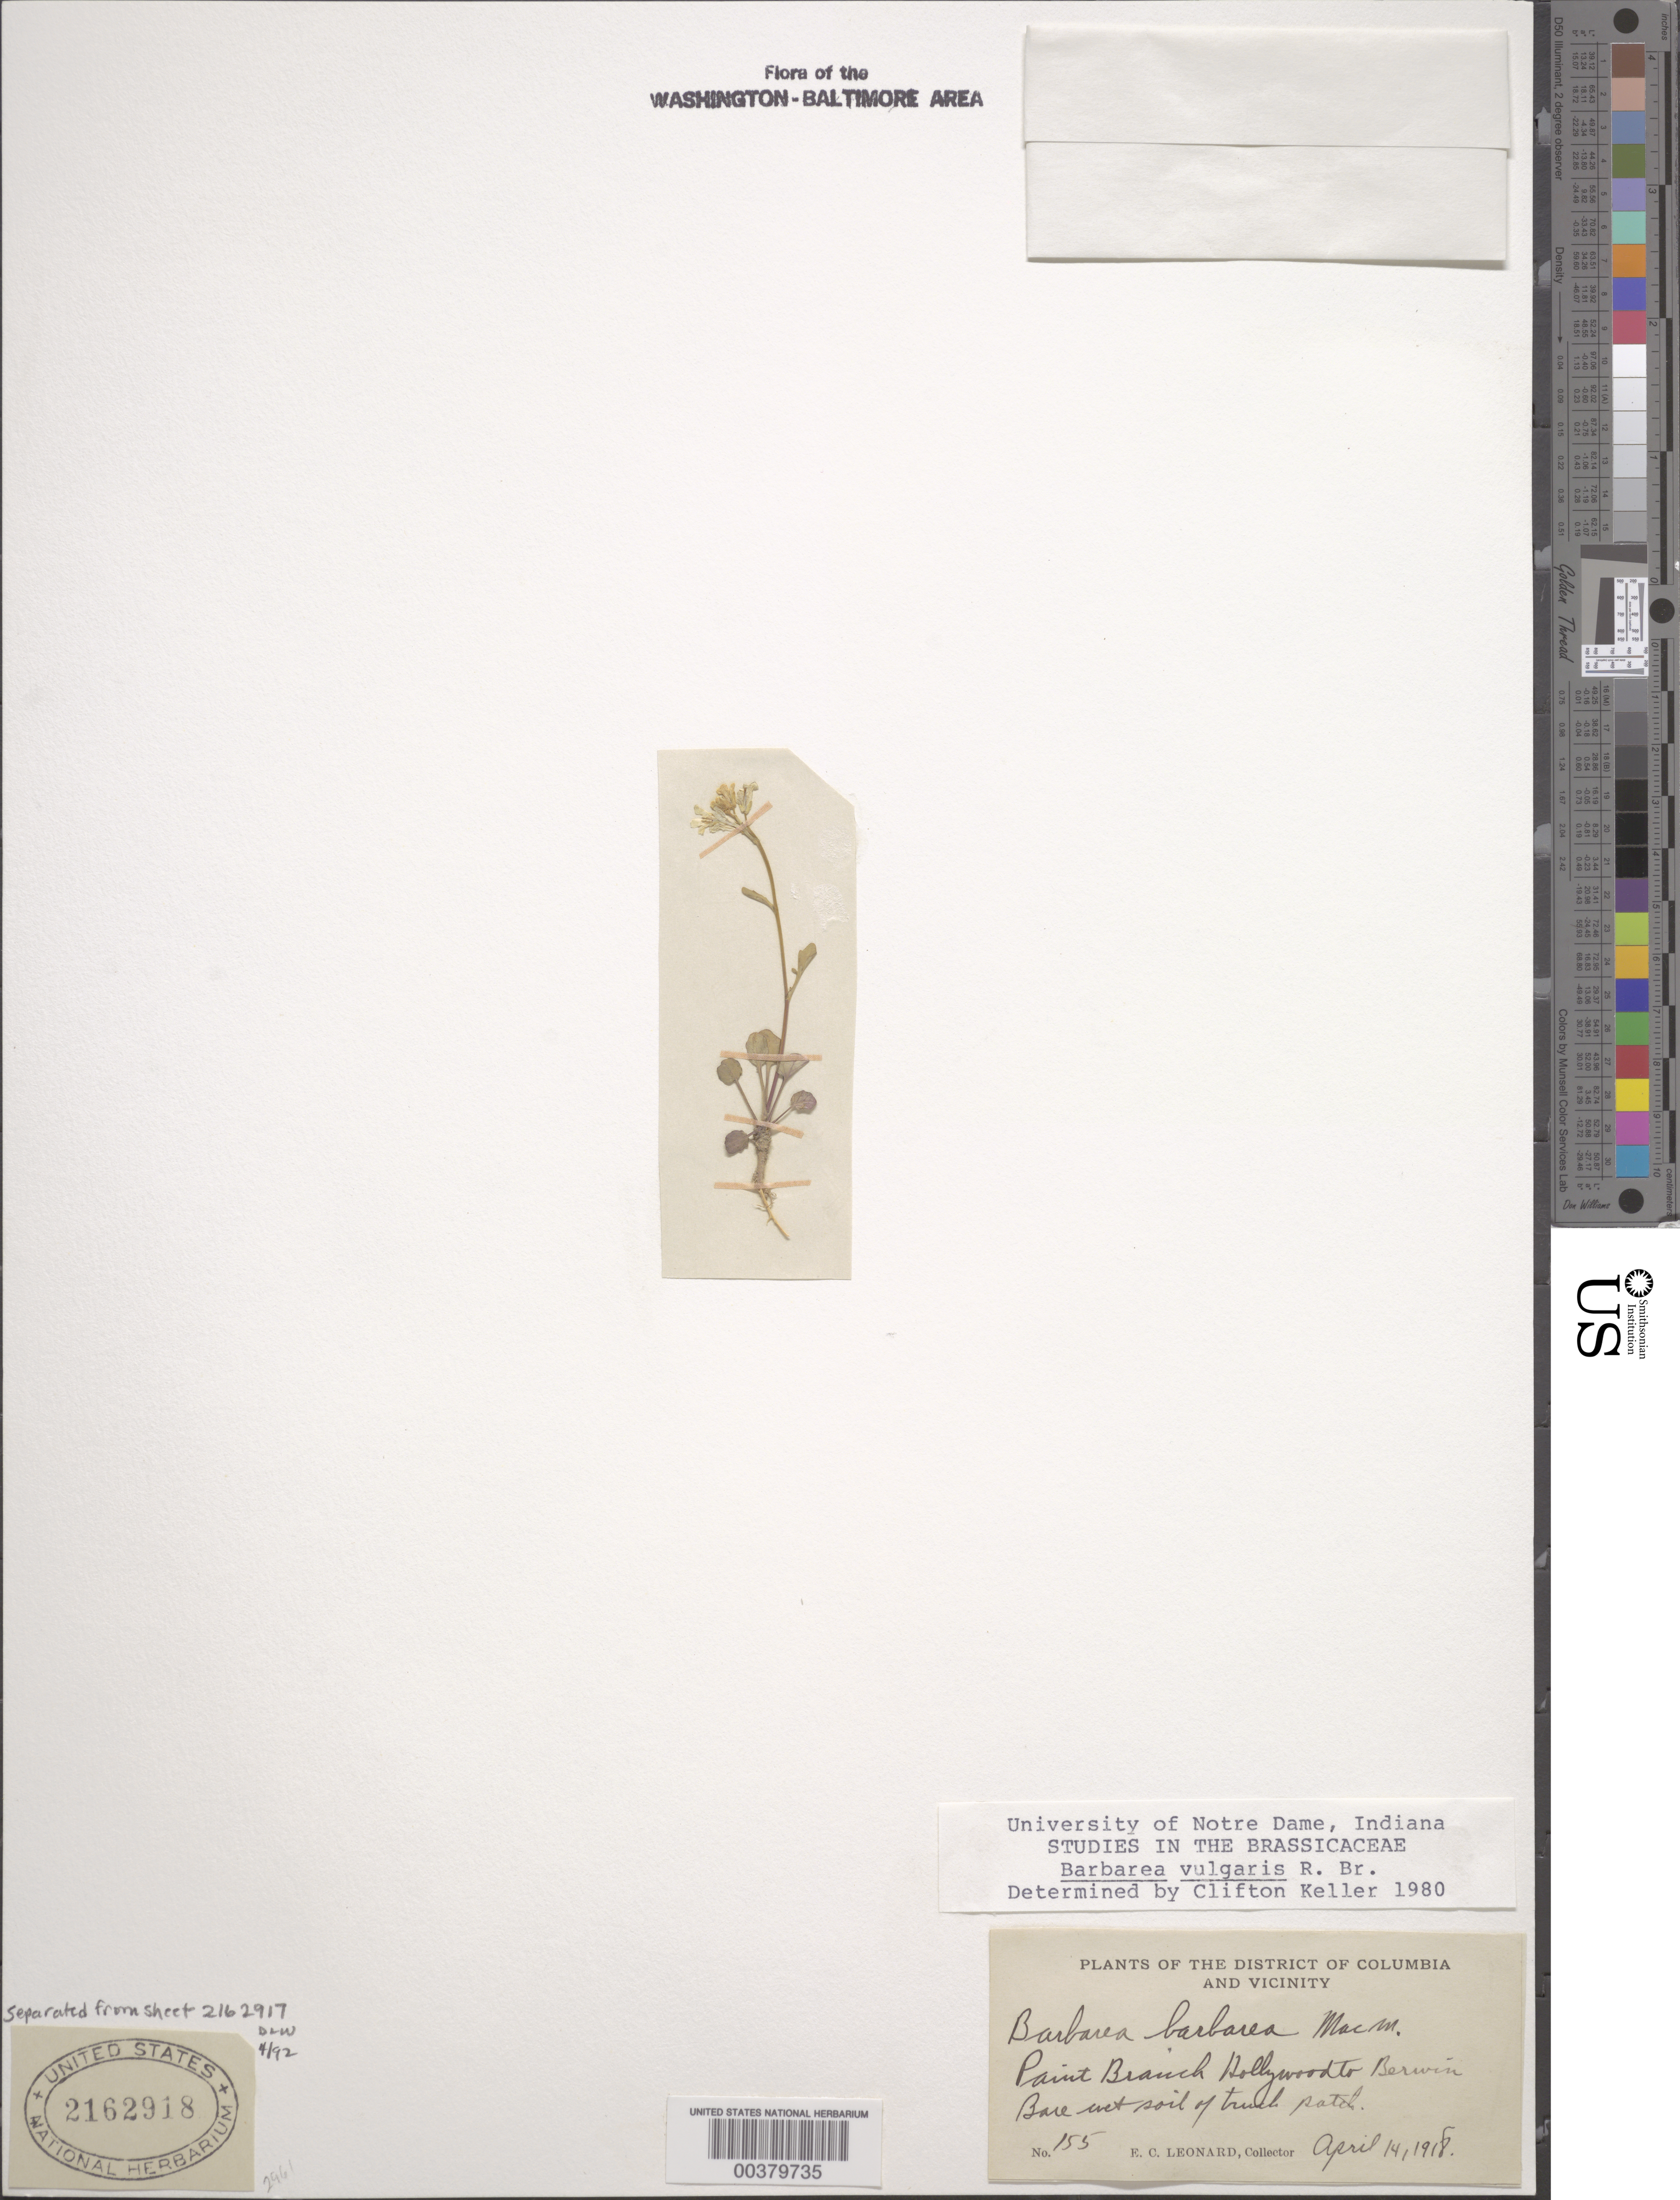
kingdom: Plantae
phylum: Tracheophyta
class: Magnoliopsida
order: Brassicales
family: Brassicaceae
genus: Barbarea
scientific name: Barbarea vulgaris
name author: W.T. Aiton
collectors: E. C. Leonard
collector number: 155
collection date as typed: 14 Apr 1918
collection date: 1918-04-14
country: United States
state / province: Maryland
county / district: Prince George's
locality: Paint Branch to Berwyn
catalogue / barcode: US 2162918